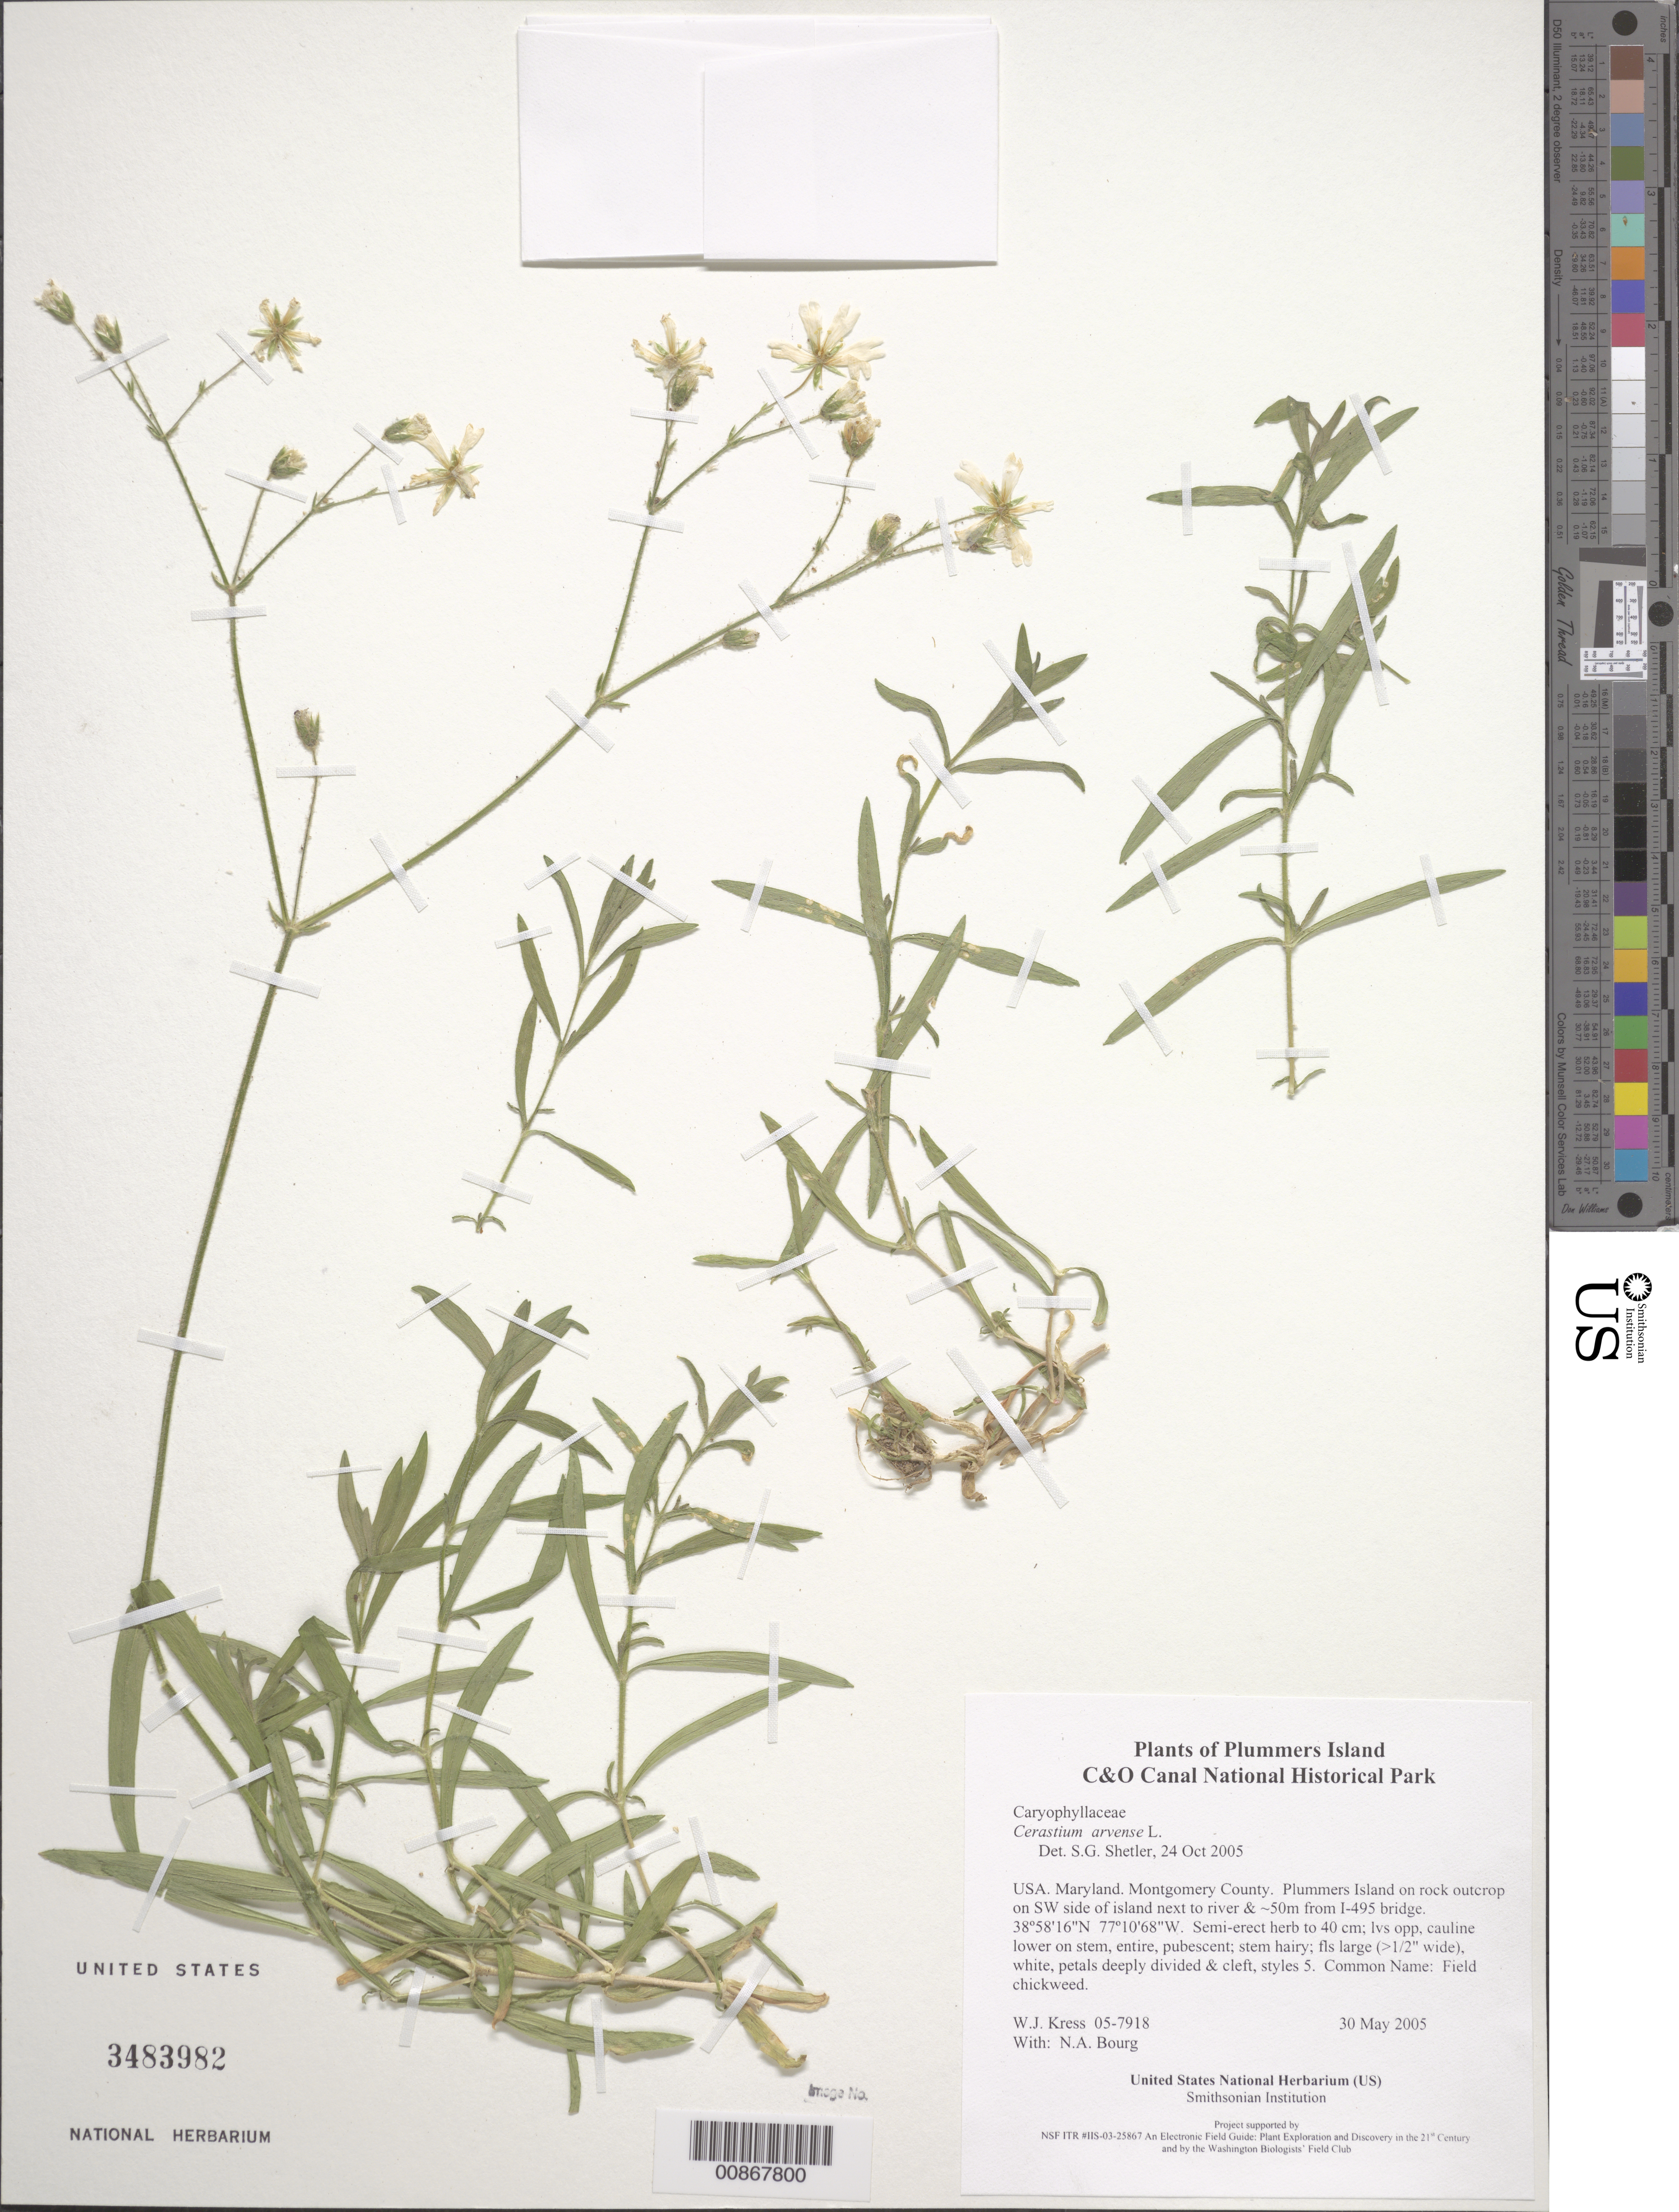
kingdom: Plantae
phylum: Tracheophyta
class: Magnoliopsida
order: Caryophyllales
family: Caryophyllaceae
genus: Cerastium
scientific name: Cerastium arvense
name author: L.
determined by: Shetler, Stanwyn G., (US), NMNH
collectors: W. J. Kress & N. A. Bourg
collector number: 05-7918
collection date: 2005-05-30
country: United States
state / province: Maryland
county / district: Montgomery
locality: Chesapeake and Ohio Canal National Historical Park, Plummers Island on rock outcrop on SW side of island next to river & ~50m from I-495 bridge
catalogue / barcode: US 3483982